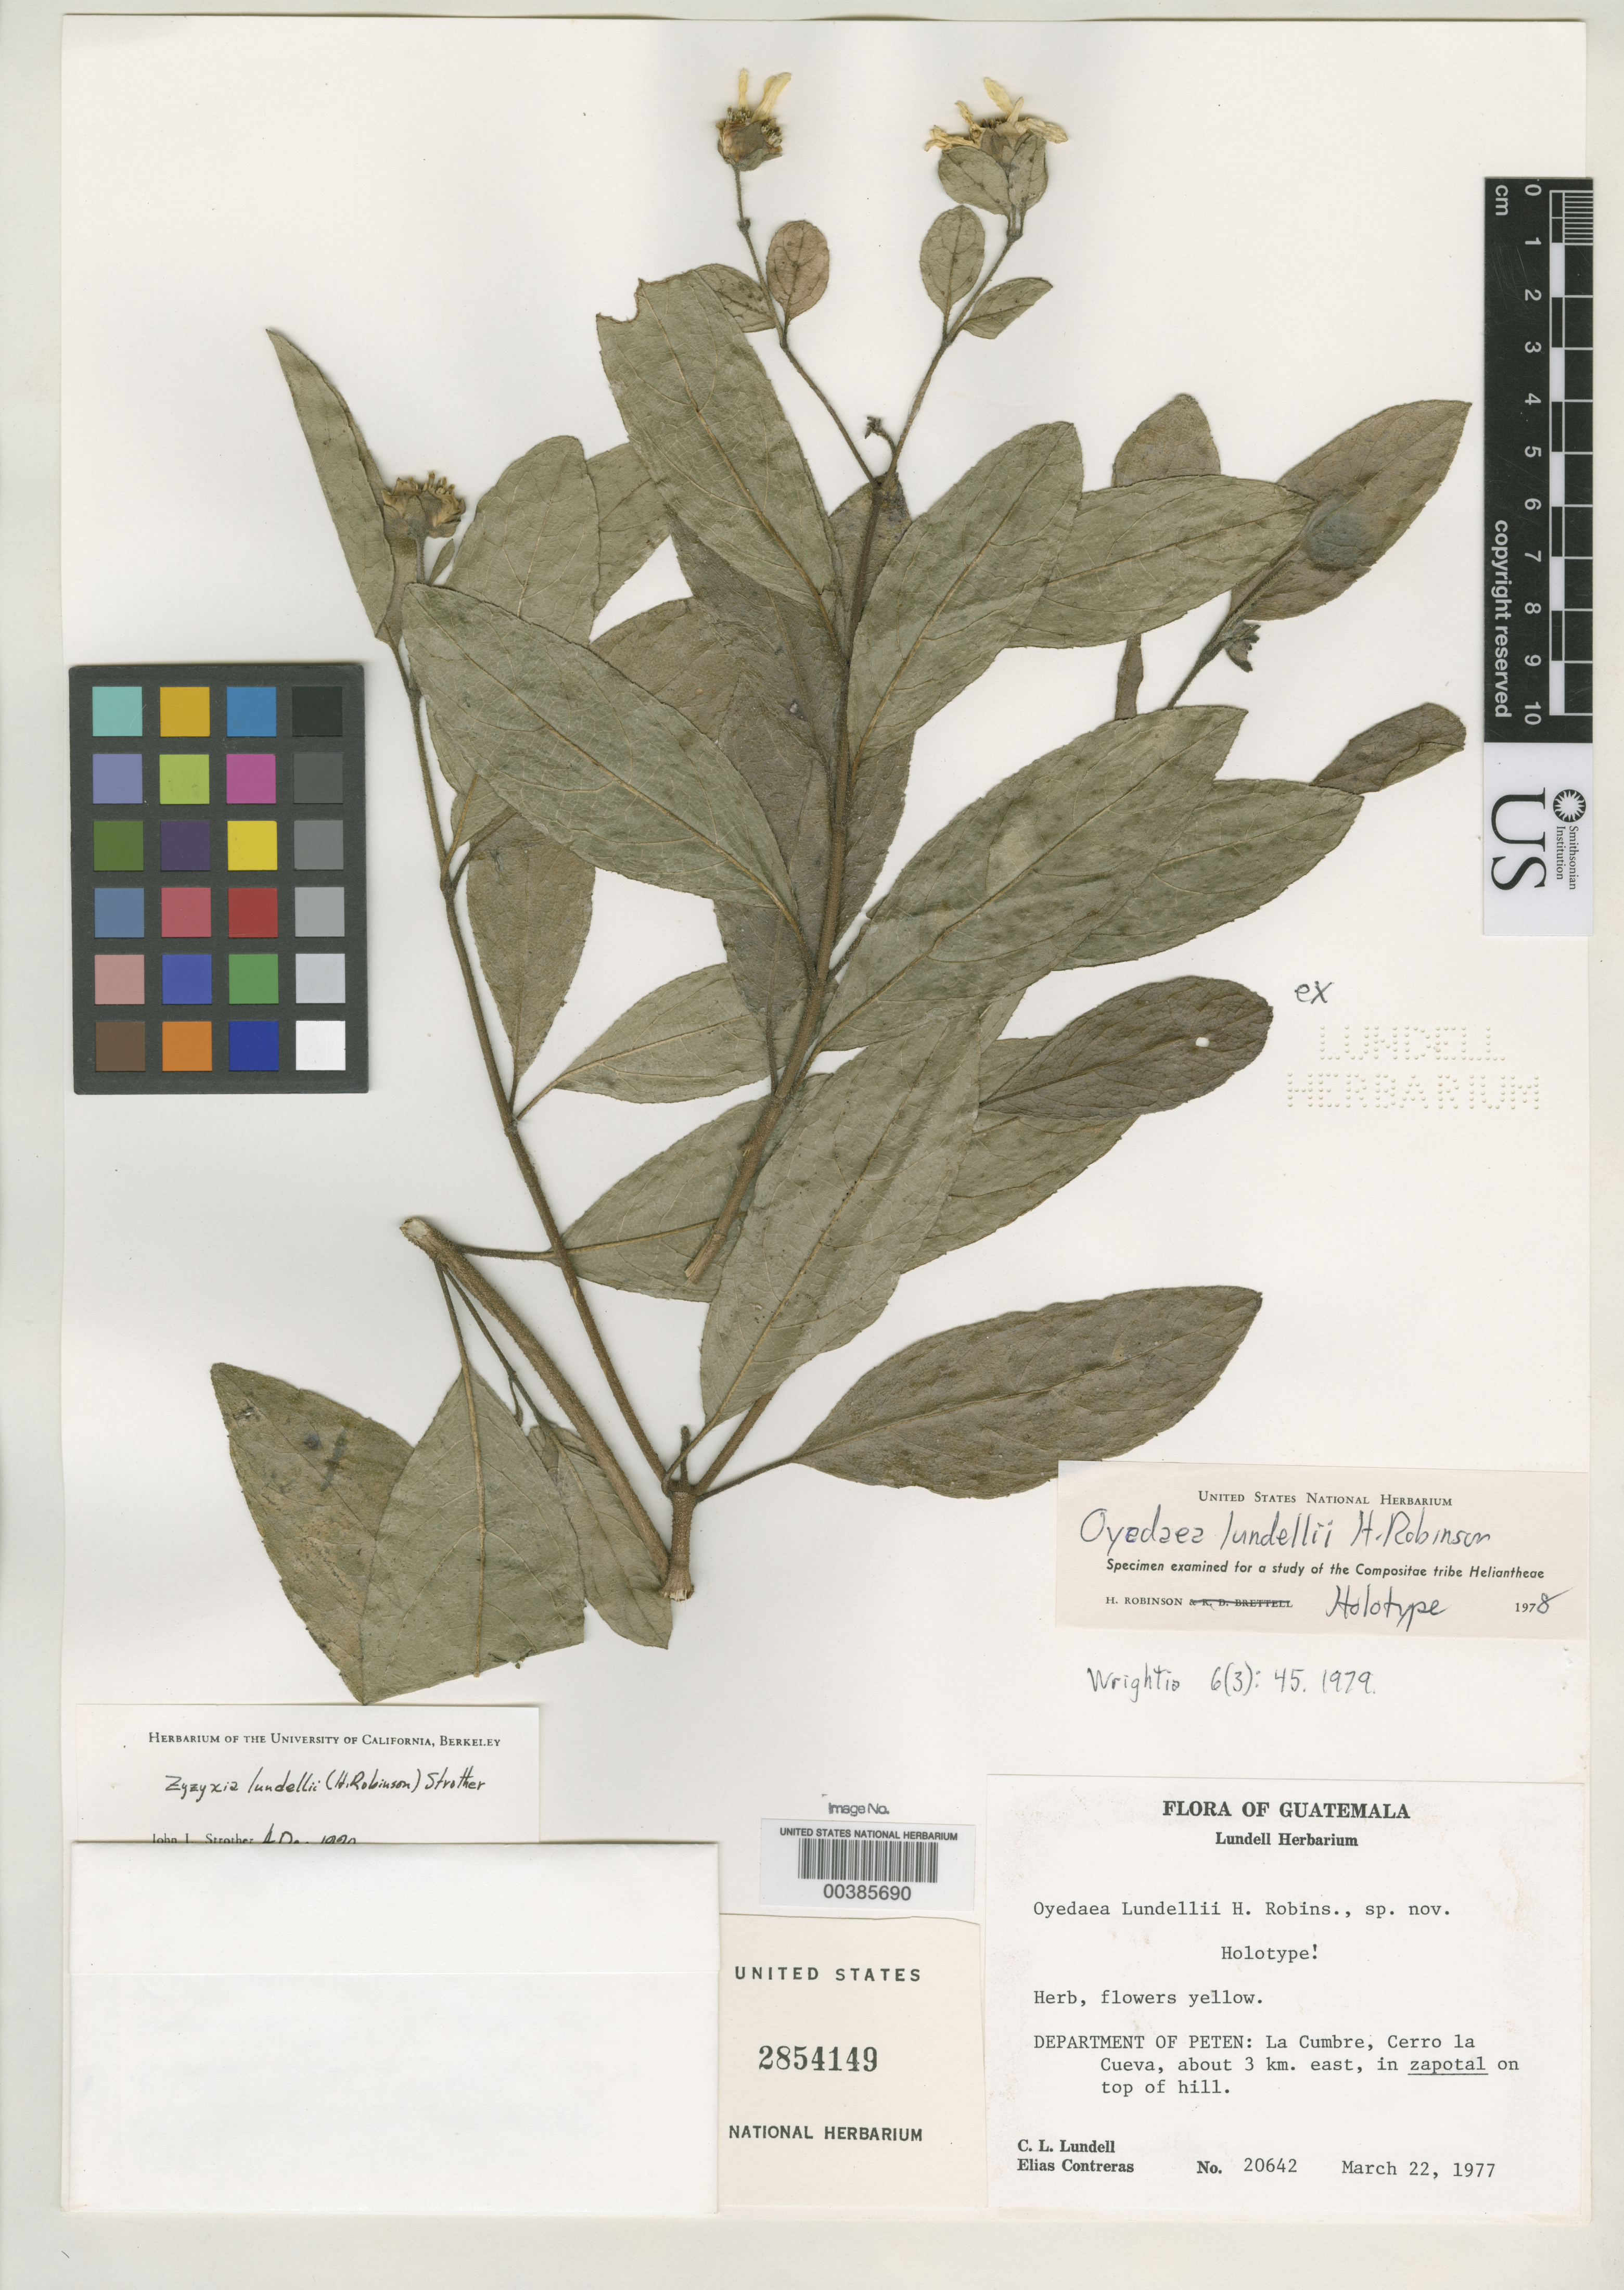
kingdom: Plantae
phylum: Tracheophyta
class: Magnoliopsida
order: Asterales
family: Asteraceae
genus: Oyedaea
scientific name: Oyedaea lundellii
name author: H. Rob.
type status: Holotype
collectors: C. L. Lundell & E. Contreras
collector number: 20642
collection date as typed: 22 Mar 1977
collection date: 1977-03-22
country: Guatemala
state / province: El Petén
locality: La Cumbre, Cerro La Cueva.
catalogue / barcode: US 2854149